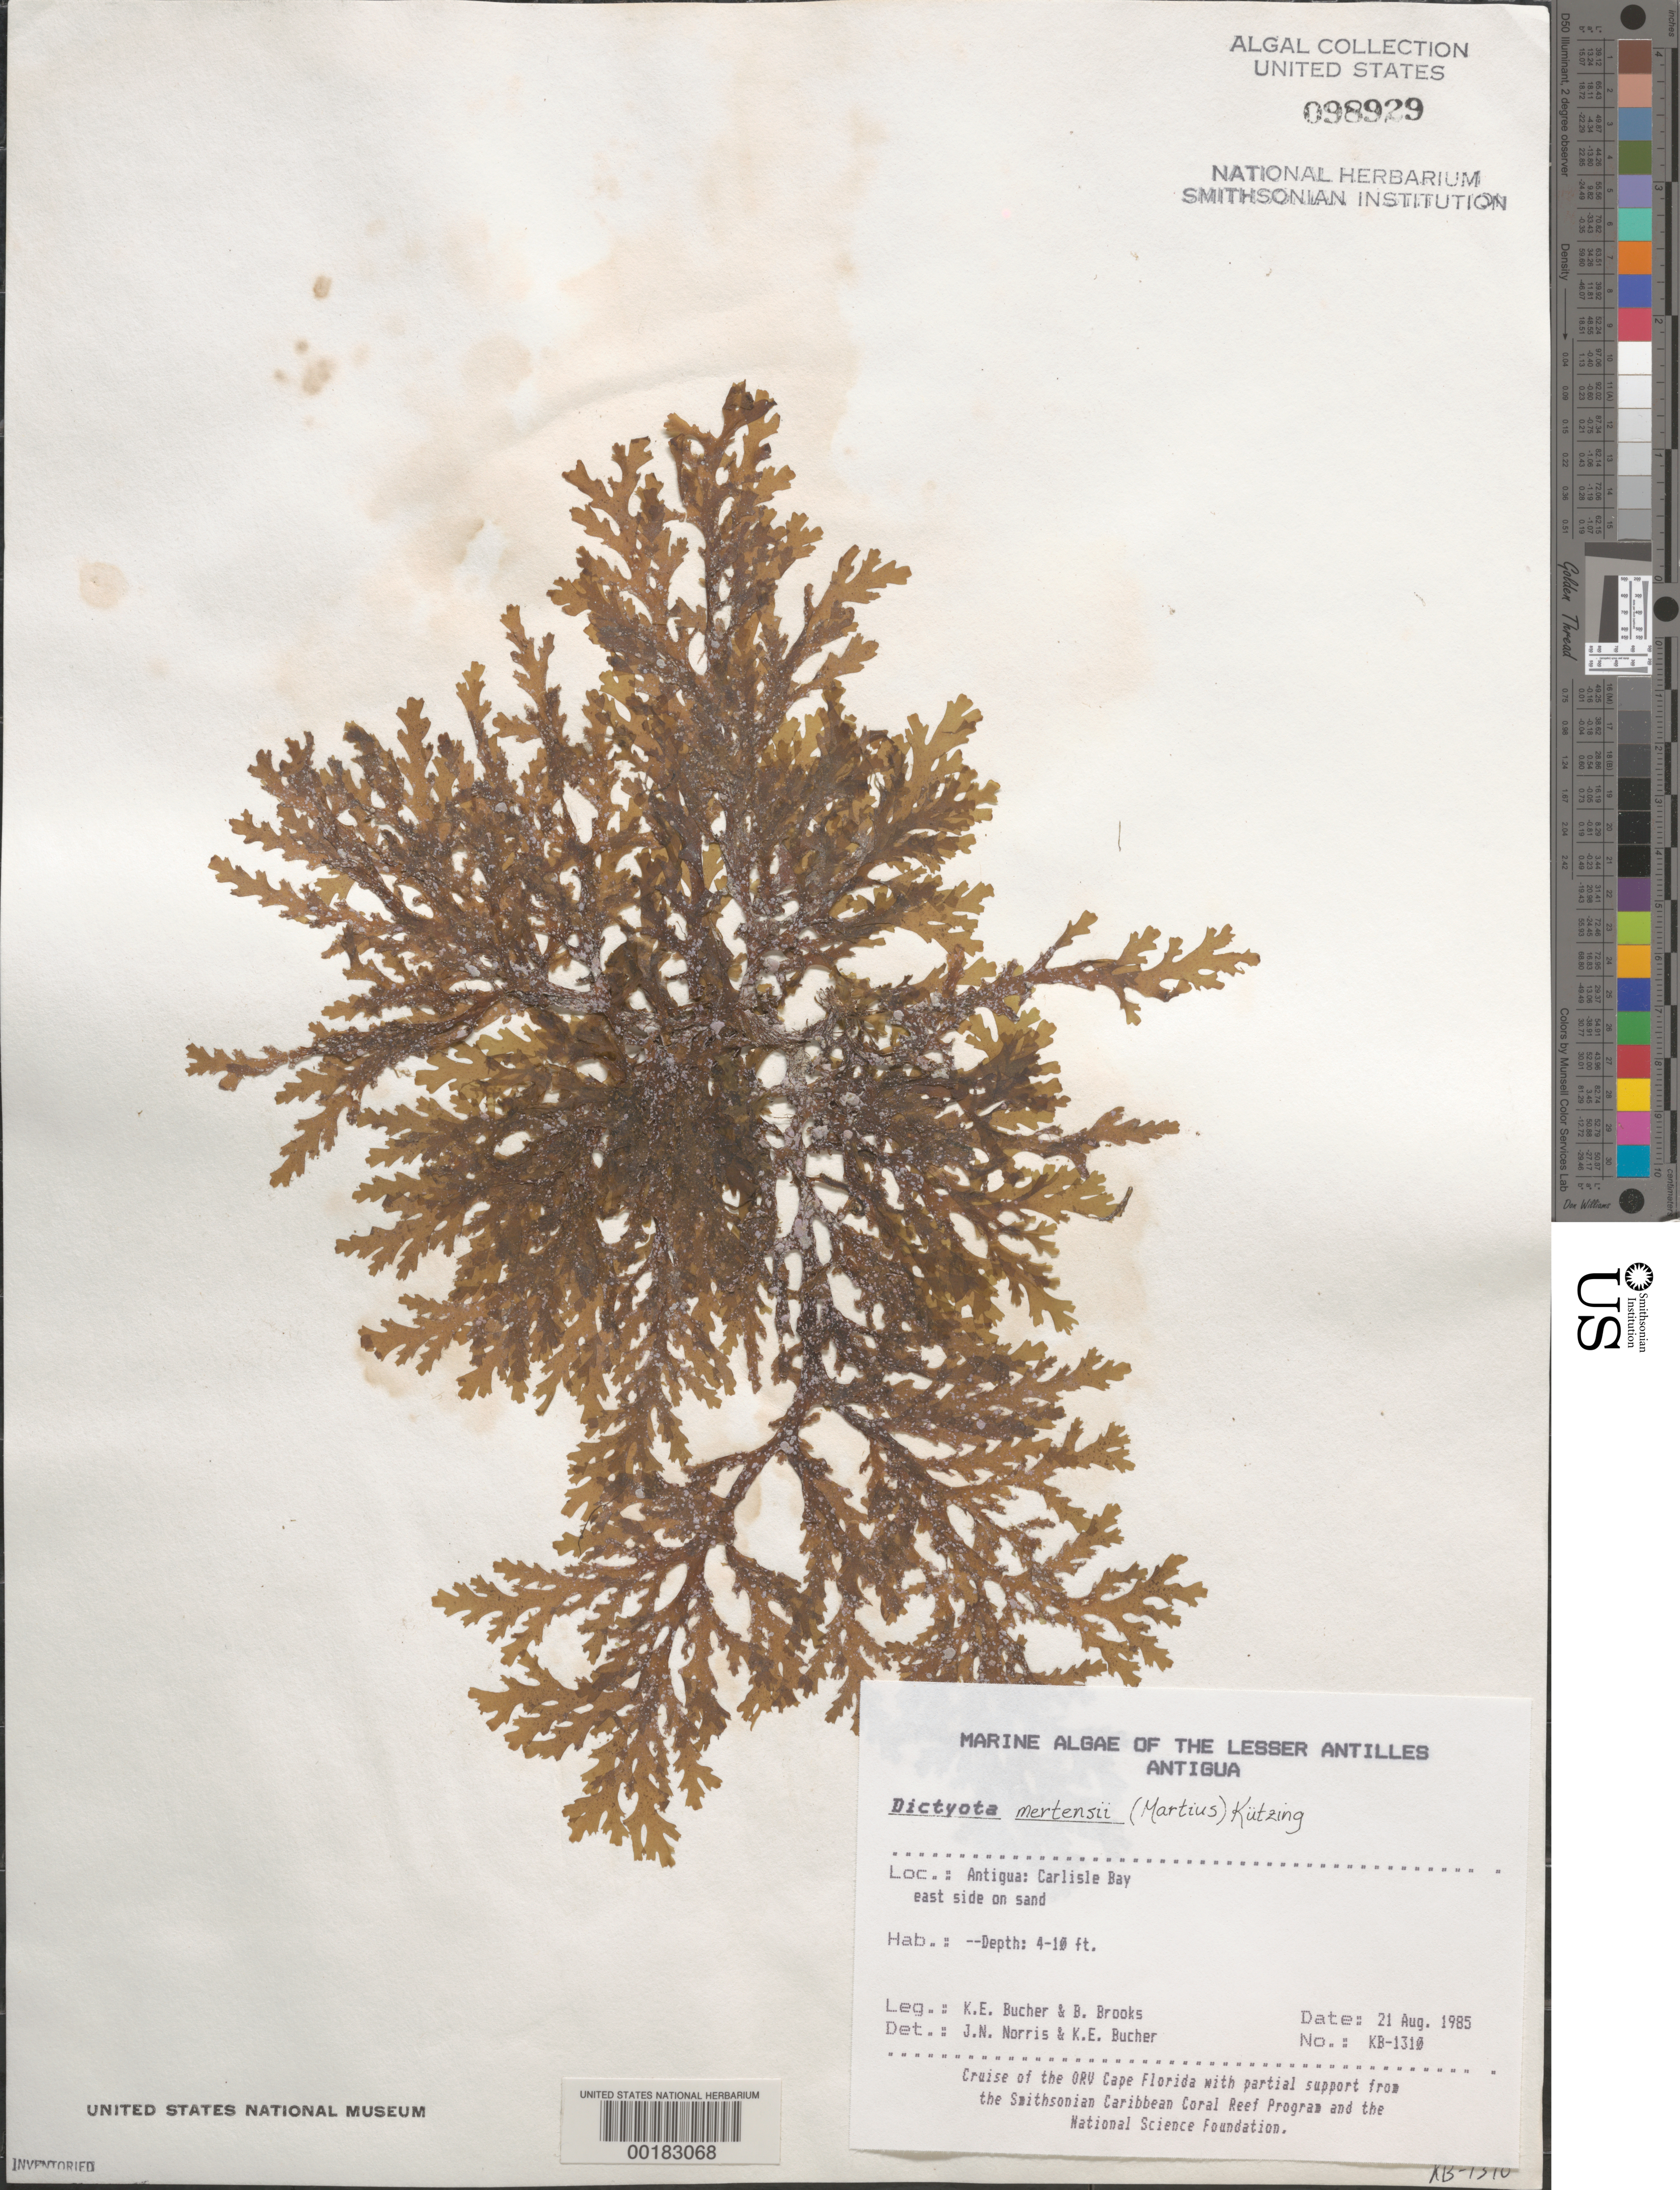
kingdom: Chromista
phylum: Ochrophyta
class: Phaeophyceae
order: Dictyotales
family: Dictyotaceae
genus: Dictyota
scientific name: Dictyota mertensii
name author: (C. Mart.) Kütz.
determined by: Norris, J. N.; Bucher, K. E.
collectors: K. E. Bucher & B. Brooks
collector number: KB-1310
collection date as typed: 21 Aug 1985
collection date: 1985-08-21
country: Antigua and Barbuda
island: Antigua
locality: Carlisle Bay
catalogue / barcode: US 98929